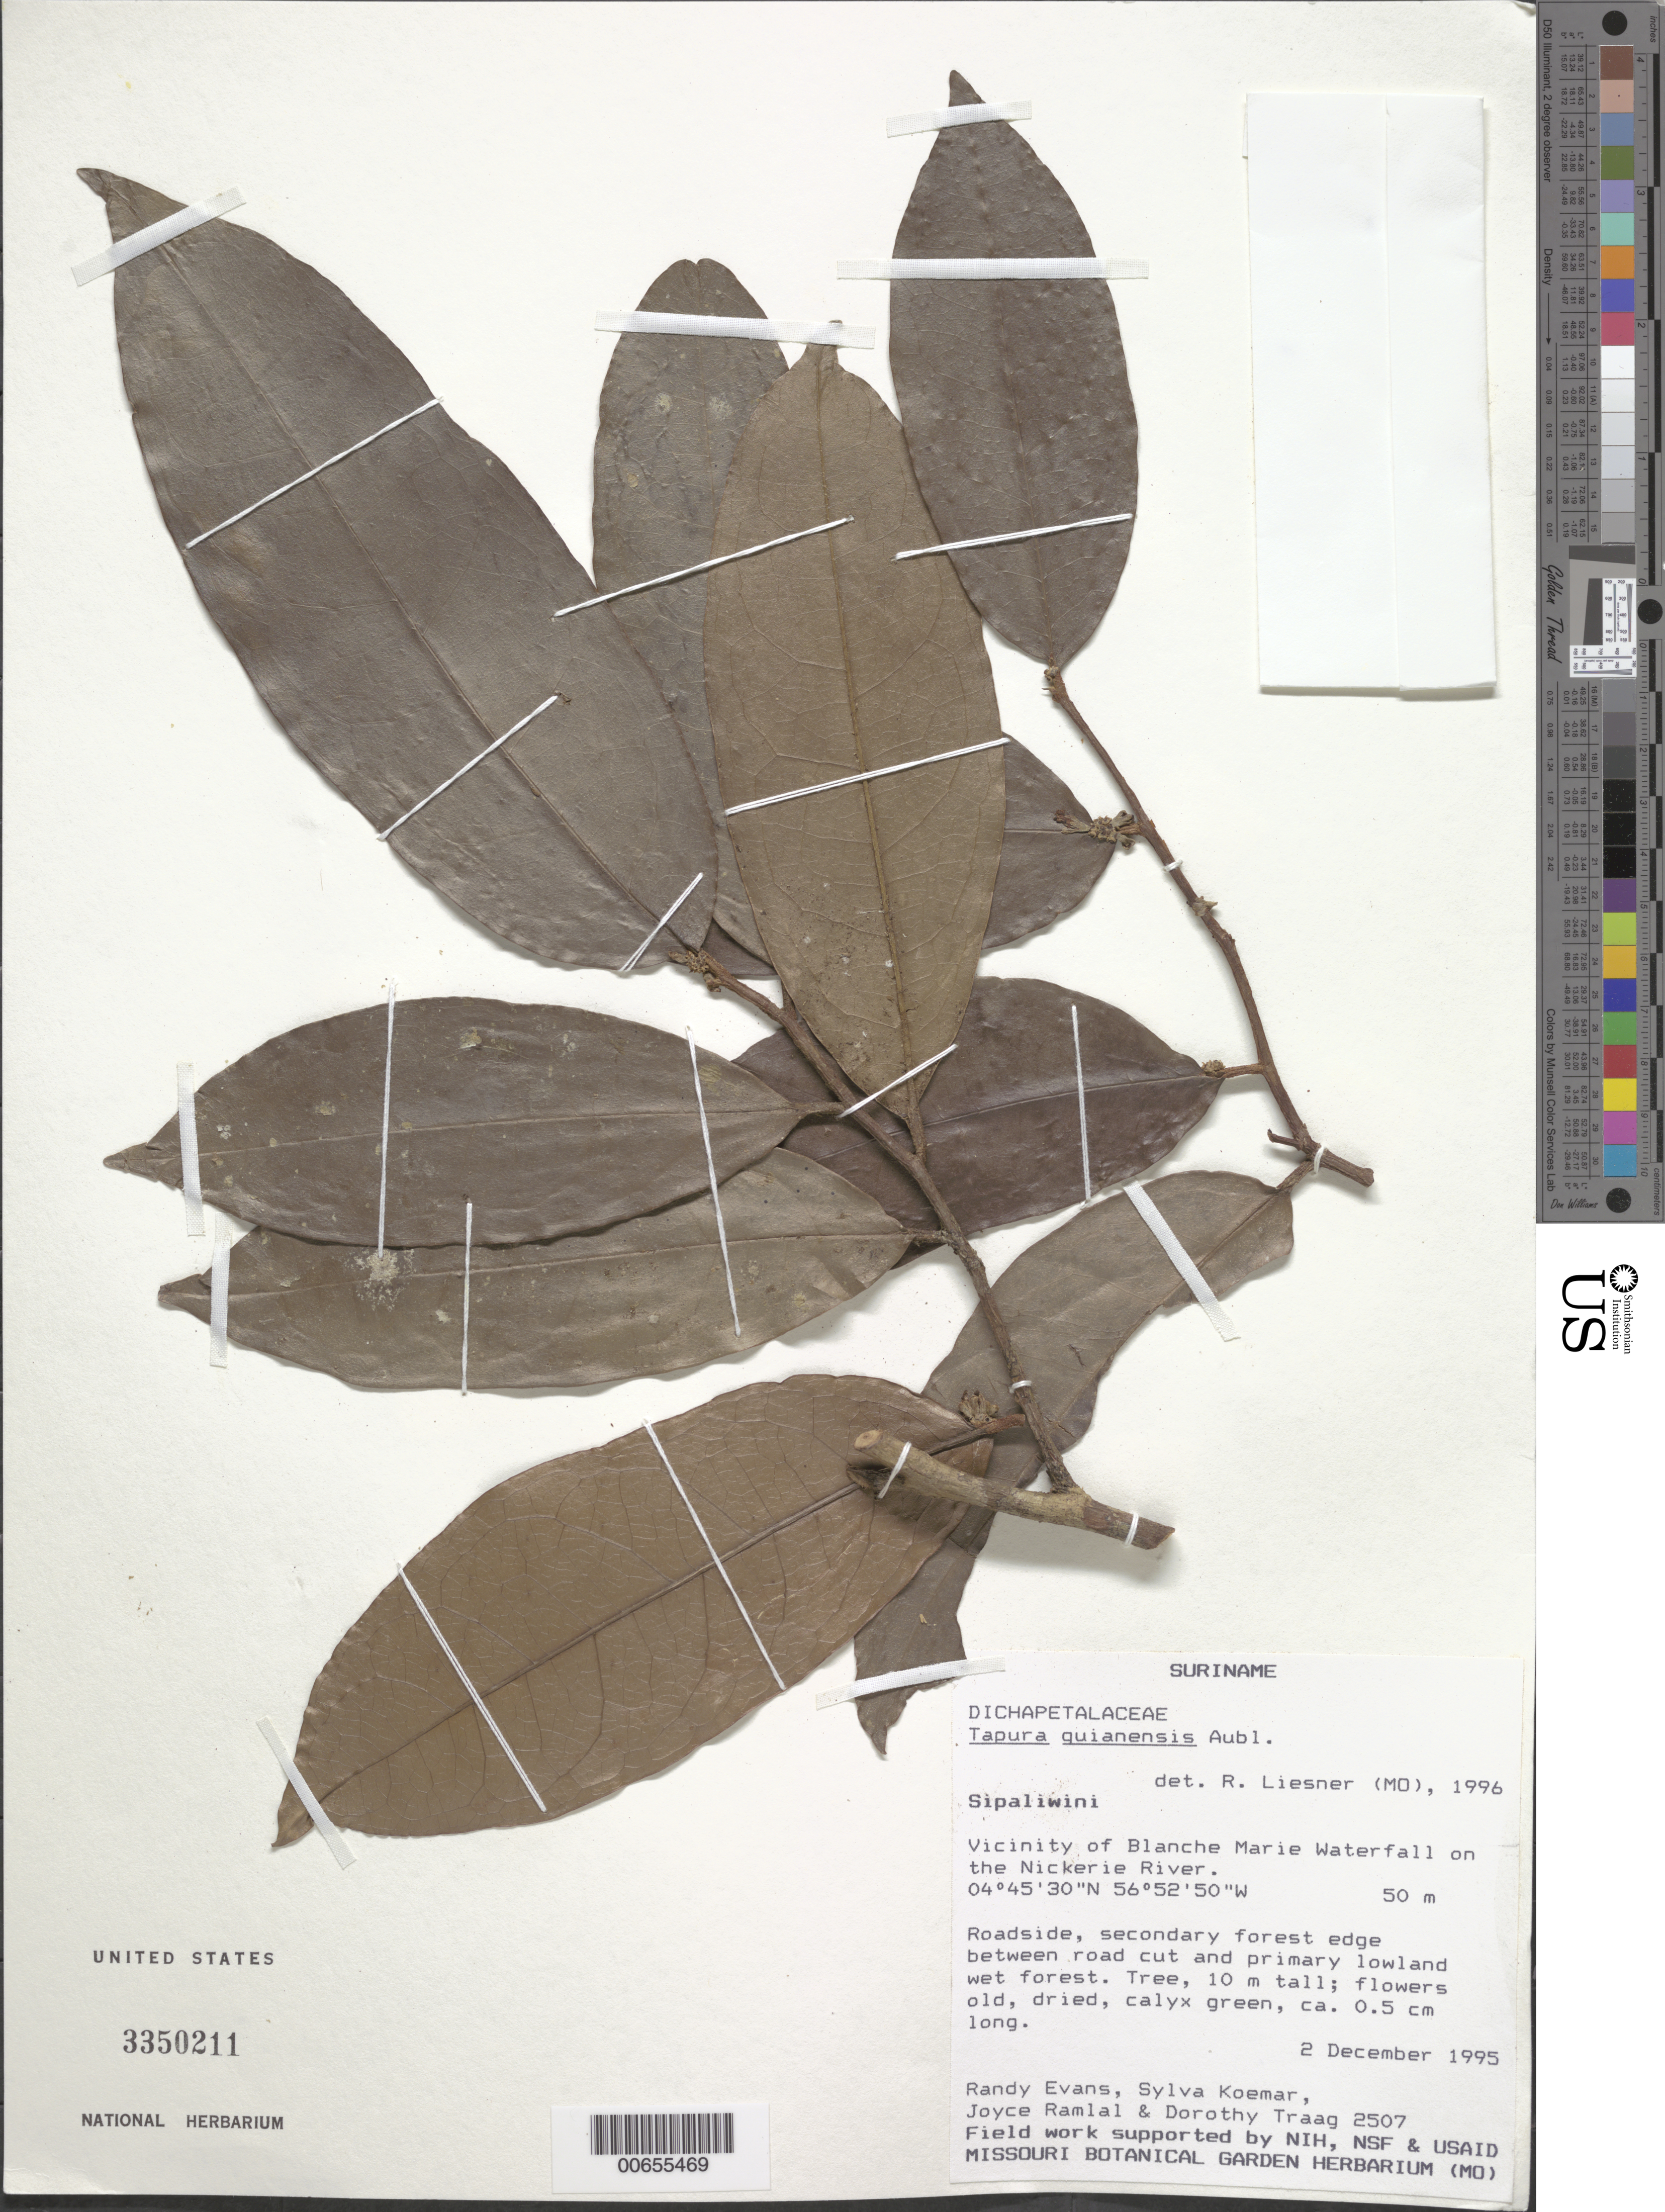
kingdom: Plantae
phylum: Tracheophyta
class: Magnoliopsida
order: Malpighiales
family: Dichapetalaceae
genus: Tapura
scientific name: Tapura guianensis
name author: Aubl.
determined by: Liesner, R. L.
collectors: R. Evans, S. Koemar, J. Ramlal & D. Traag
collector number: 2507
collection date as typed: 2-Dec-95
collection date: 1995-12-02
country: Suriname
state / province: Sipaliwini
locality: Blanche Marie Waterfall, vic., on Nickerie R.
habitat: Roadside, secondary forest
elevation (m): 50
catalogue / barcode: US 3350211